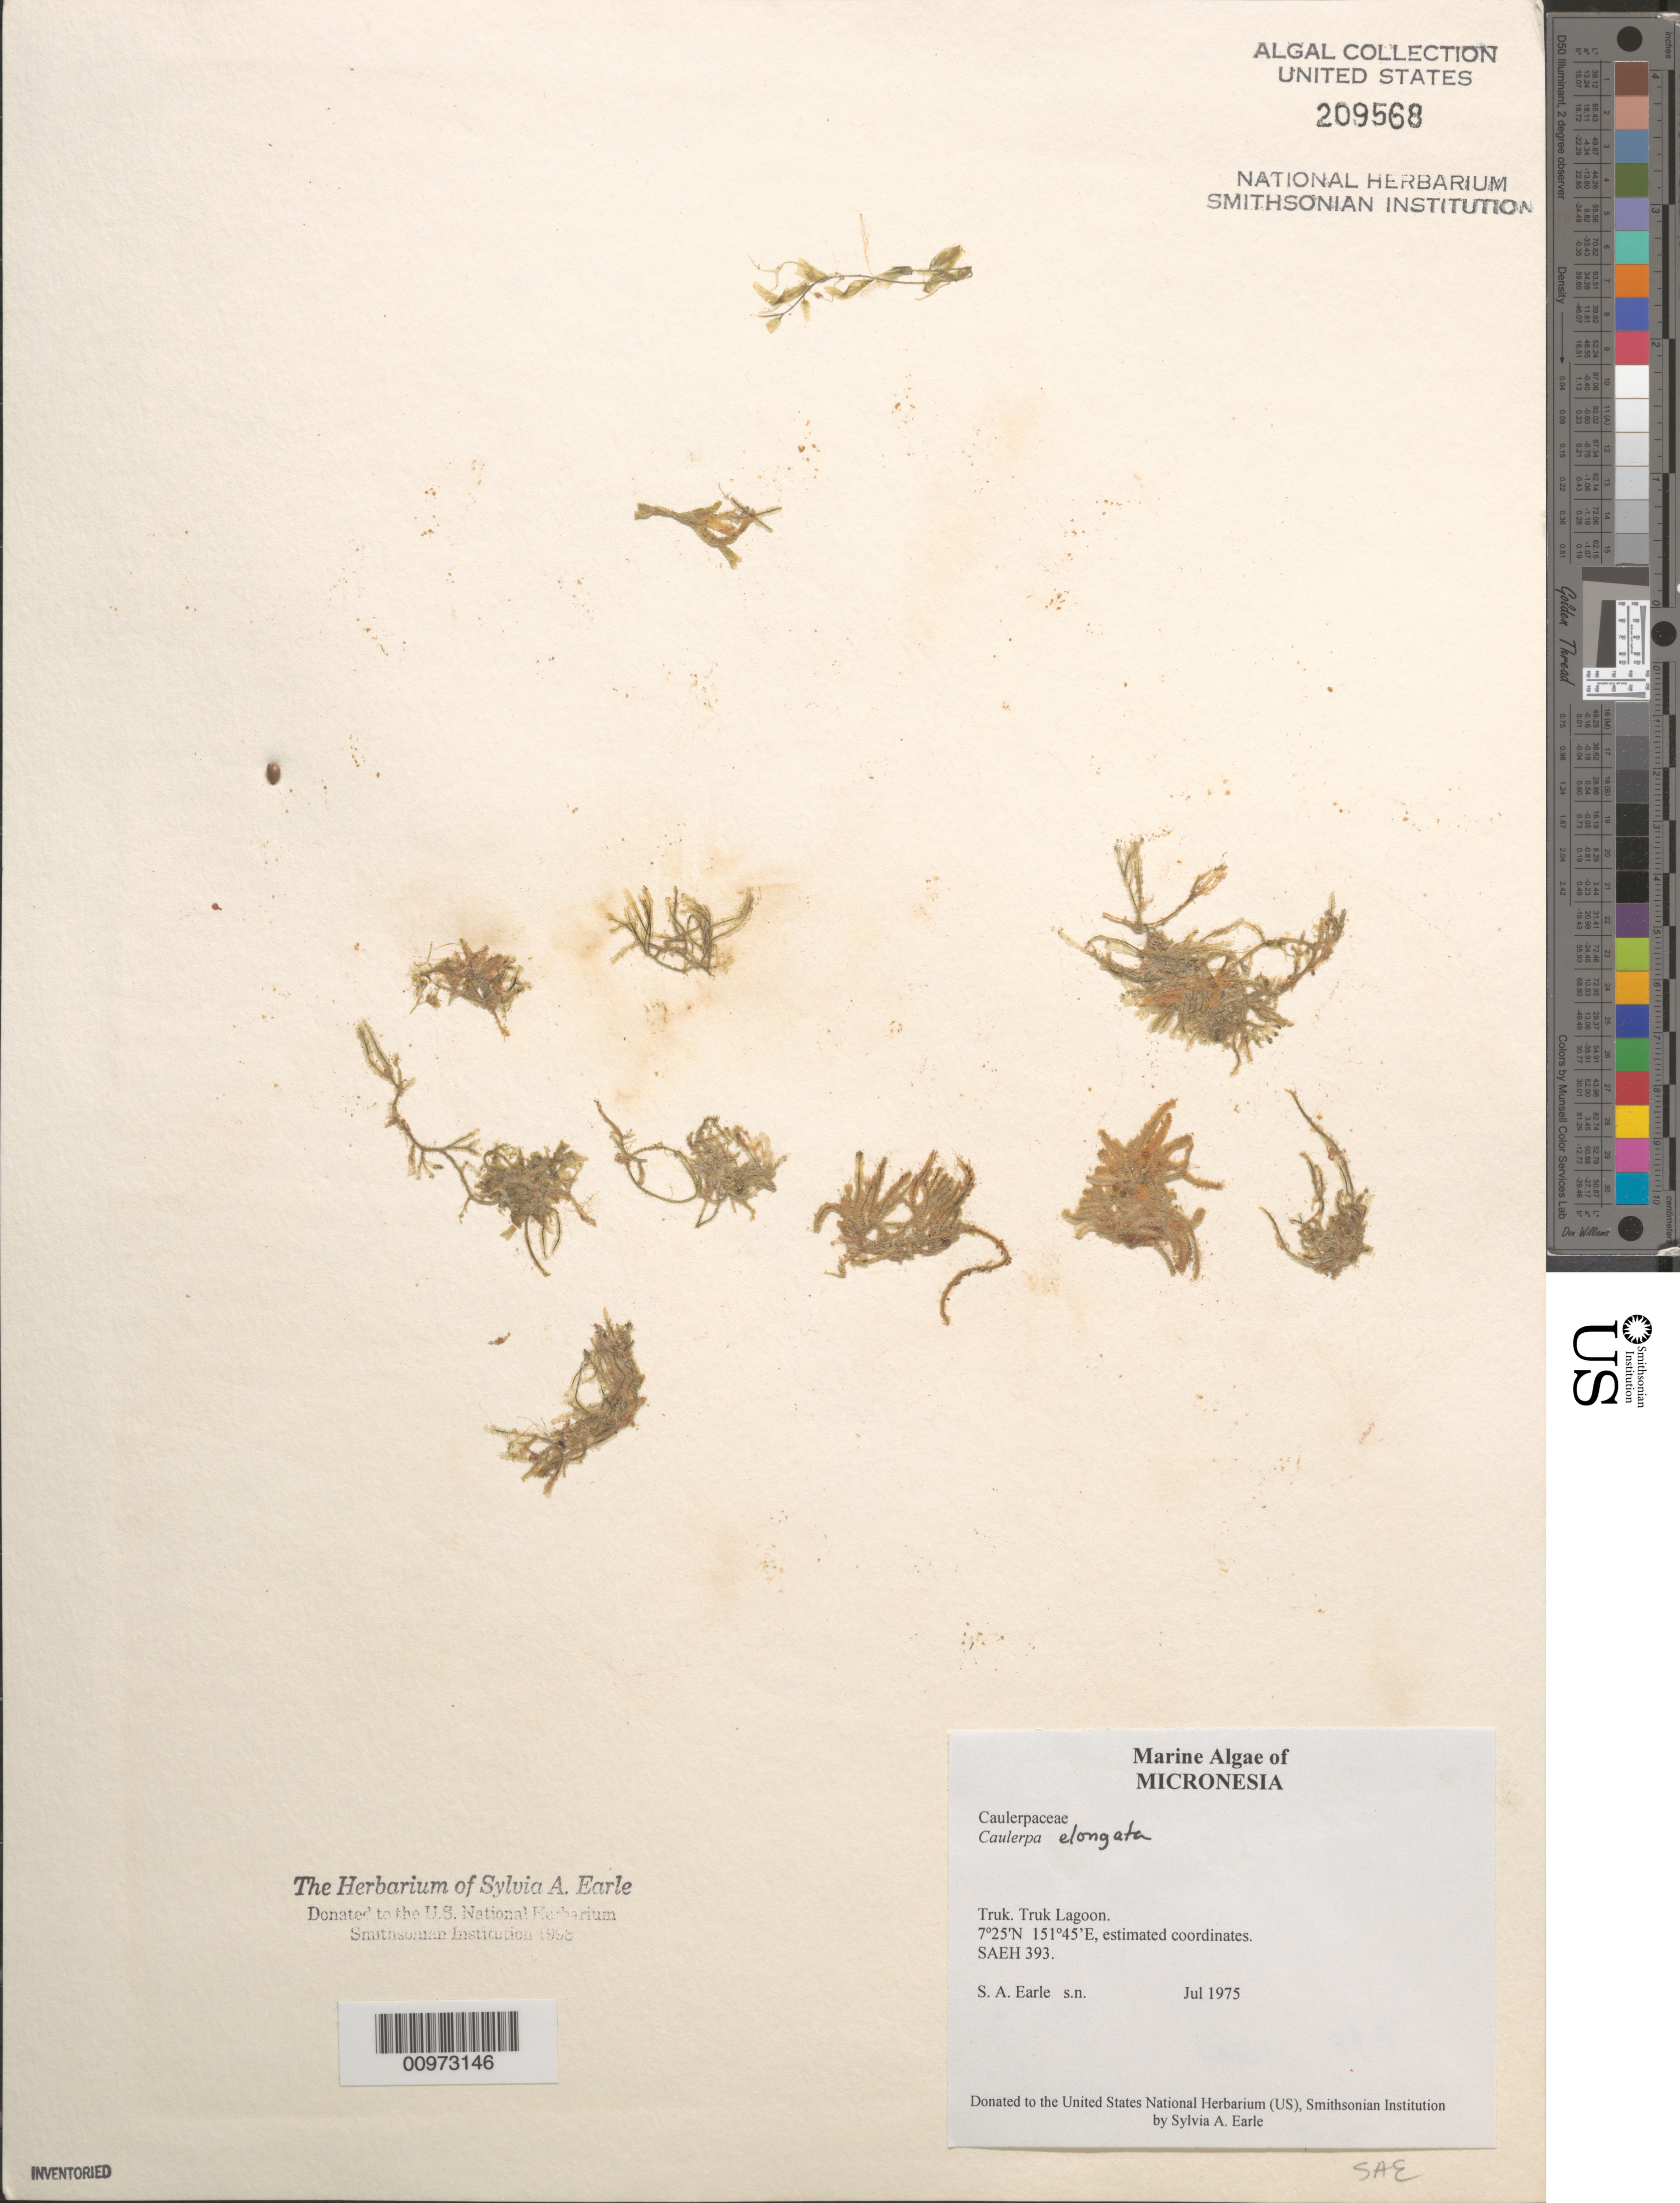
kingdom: Plantae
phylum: Chlorophyta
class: Ulvophyceae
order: Bryopsidales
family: Caulerpaceae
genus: Caulerpa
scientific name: Caulerpa elongata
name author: Weber Bosse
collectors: S. A. Earle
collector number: SAEH 393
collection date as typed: Jul 1975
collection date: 1975-07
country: Micronesia, Federated States of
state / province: Truk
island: Truk (Chuuk) Is.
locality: Chuuk Lagoon (Truk Lagoon)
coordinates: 7 25'N, 151 45'E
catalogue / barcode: US 209568